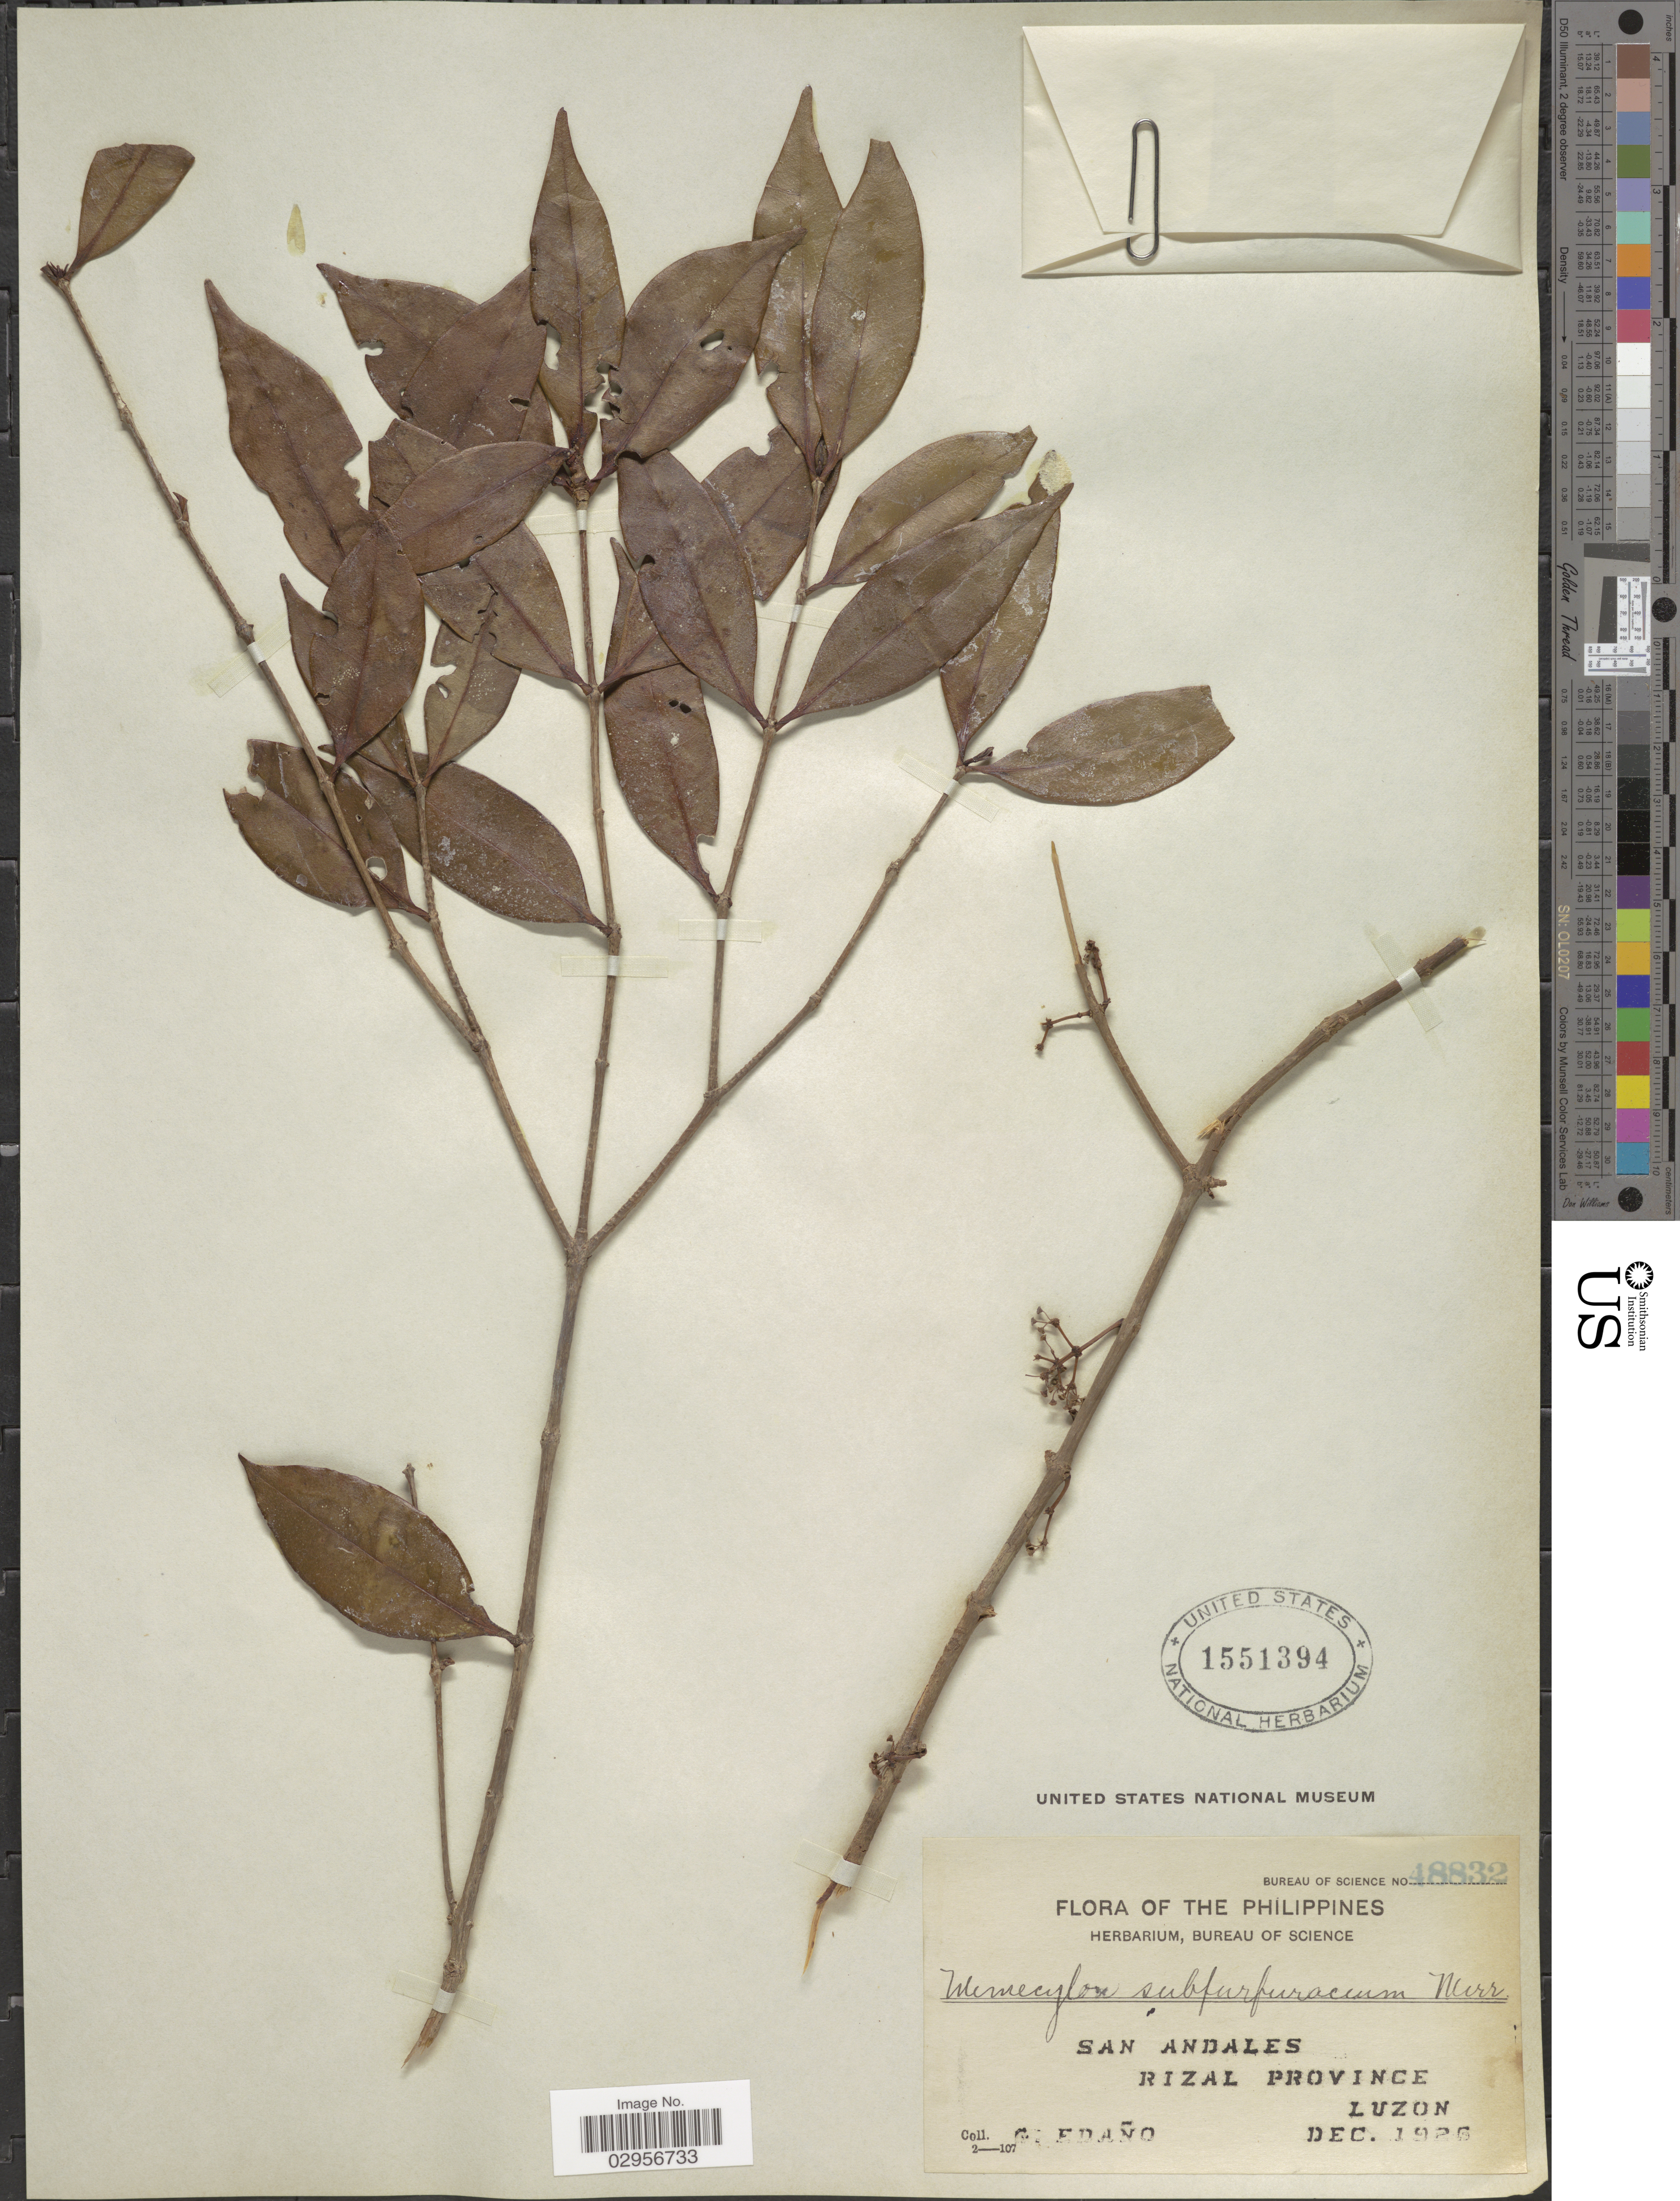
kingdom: Plantae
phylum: Tracheophyta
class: Magnoliopsida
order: Myrtales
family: Melastomataceae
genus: Memecylon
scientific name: Memecylon subfurfuraceum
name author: Merr.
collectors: G. Edaño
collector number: Bureau of Science 48832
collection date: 1926-12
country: Philippines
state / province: Calabarzon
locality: San Andales, Rizal Province, Luzon.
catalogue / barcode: US 1551394